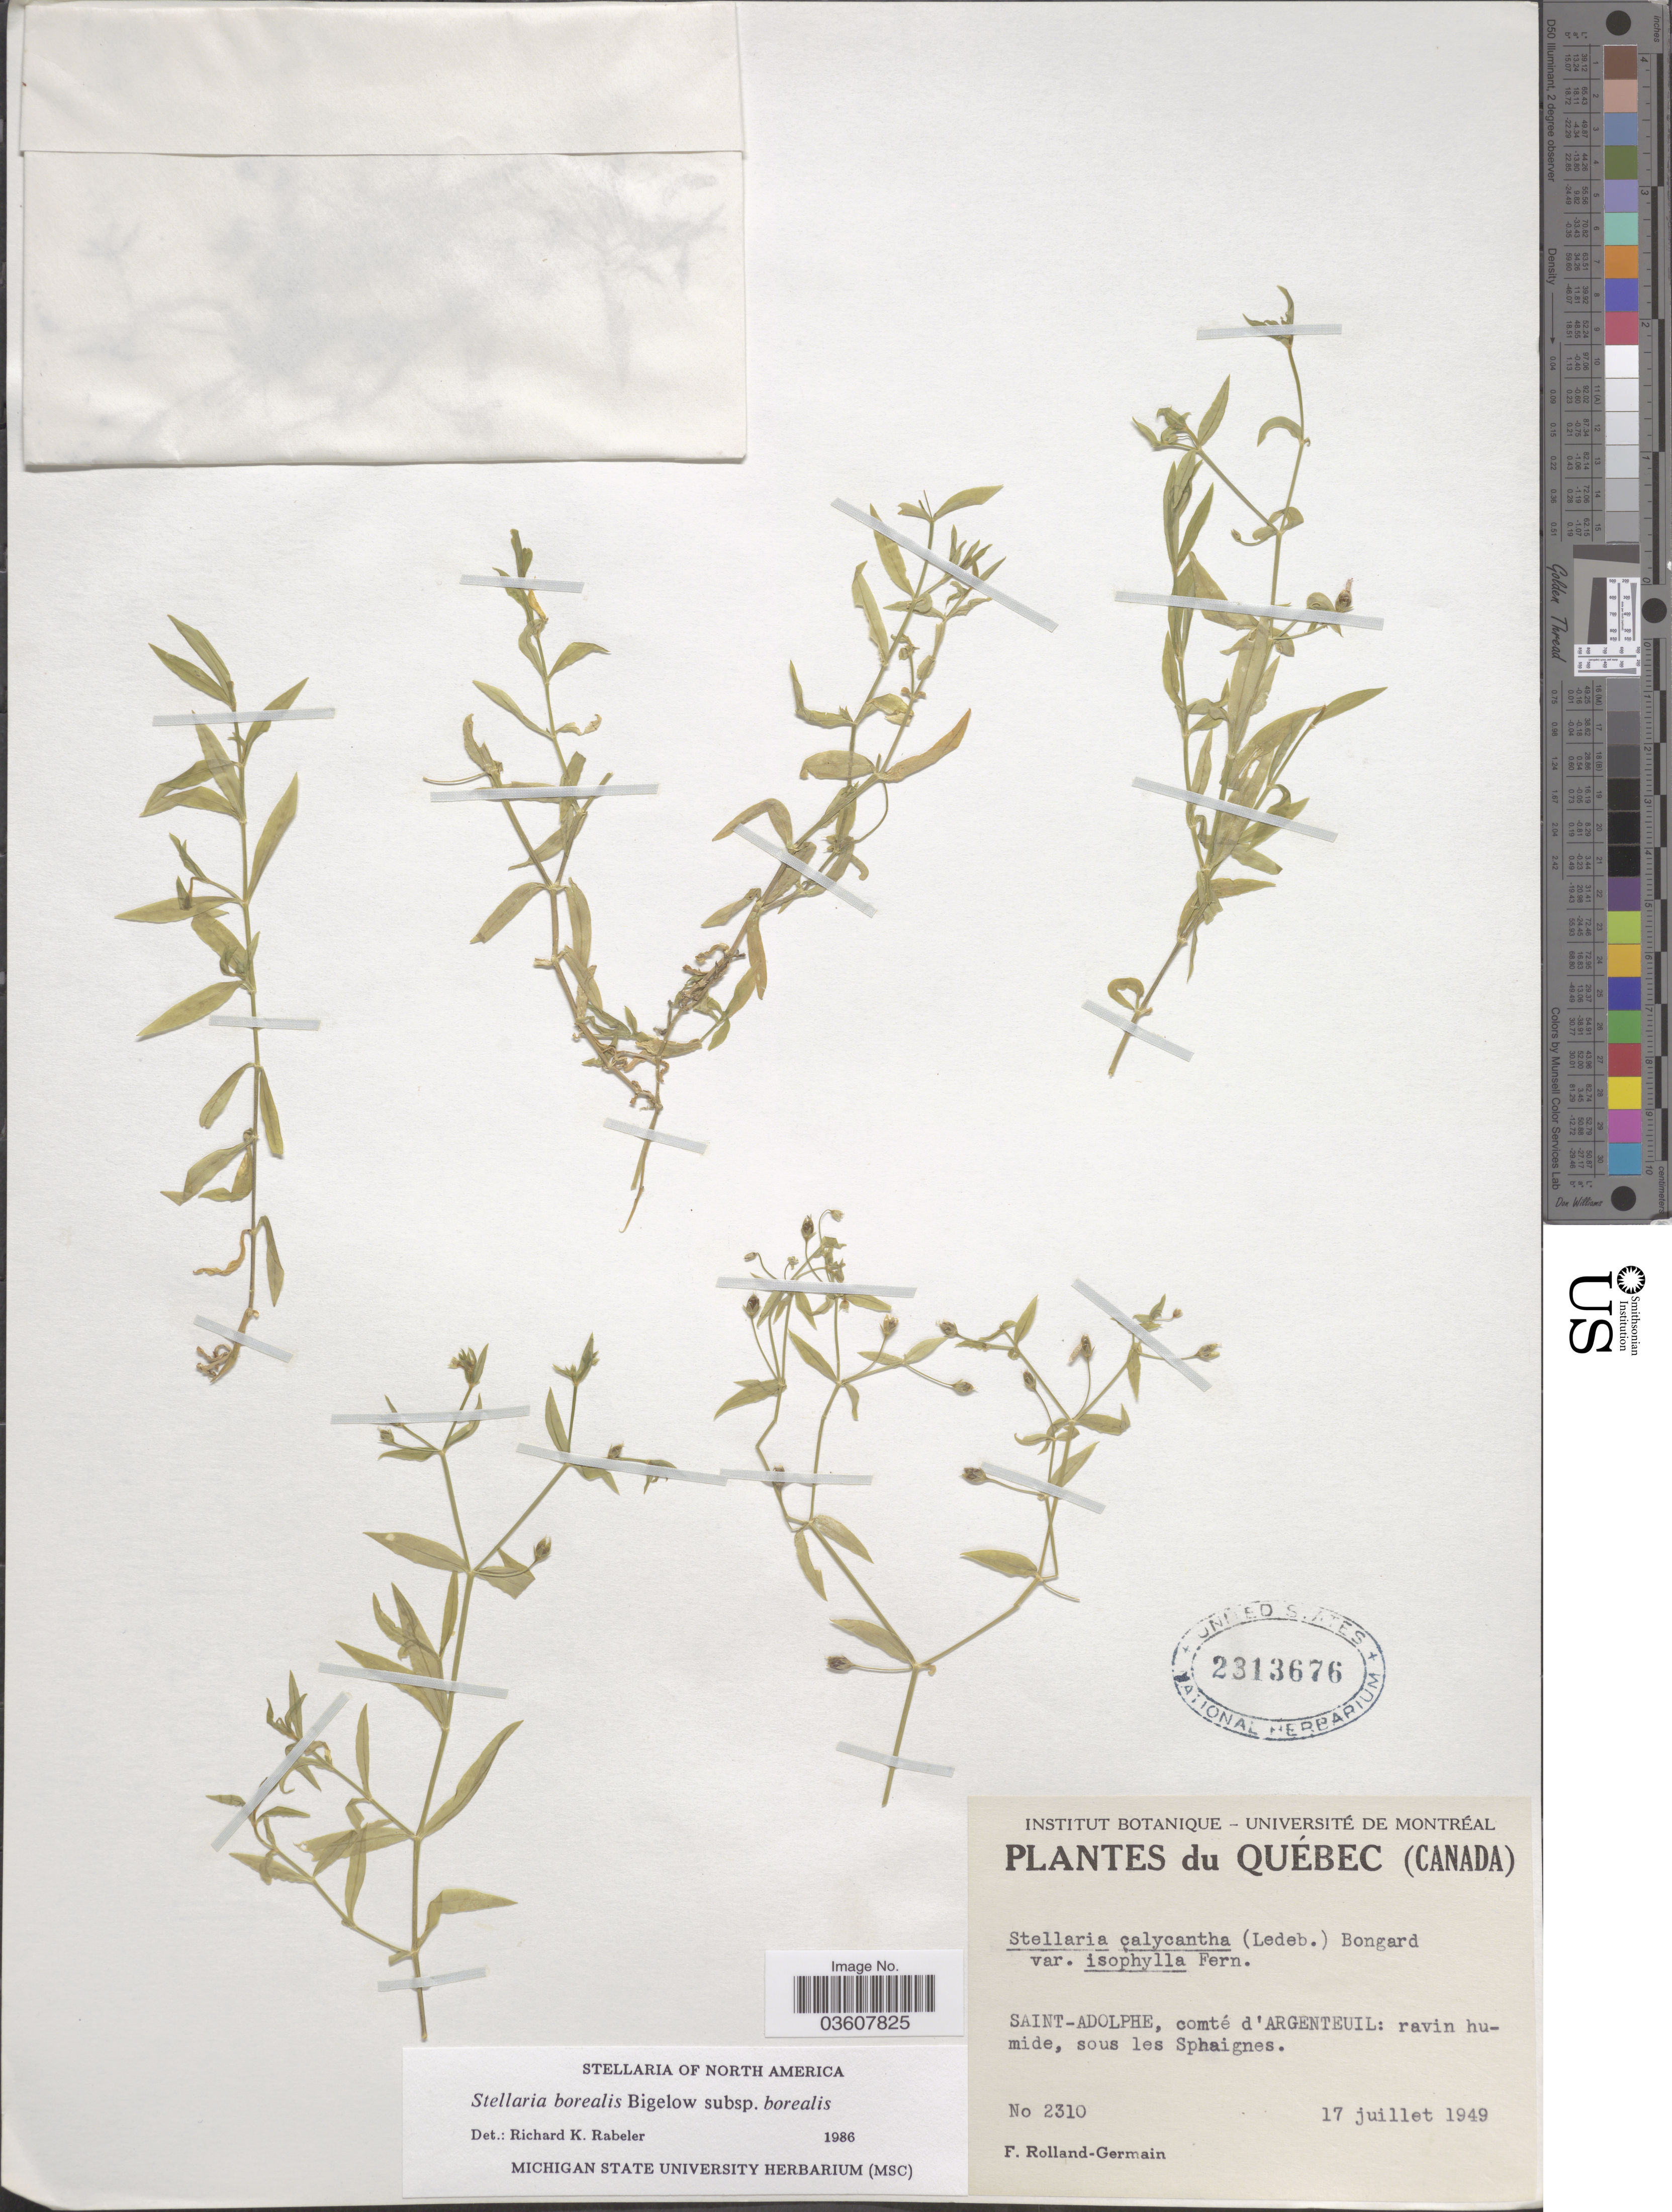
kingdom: Plantae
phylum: Tracheophyta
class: Magnoliopsida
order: Caryophyllales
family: Caryophyllaceae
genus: Stellaria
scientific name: Stellaria borealis subsp. borealis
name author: Bigelow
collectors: Rolland-Germain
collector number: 2310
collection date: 1949-07-17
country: Canada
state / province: Quebec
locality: Saint-Adolphe, comté d'Argenteuil: ravin humide, sous les Sphaignes.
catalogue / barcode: US 2313676